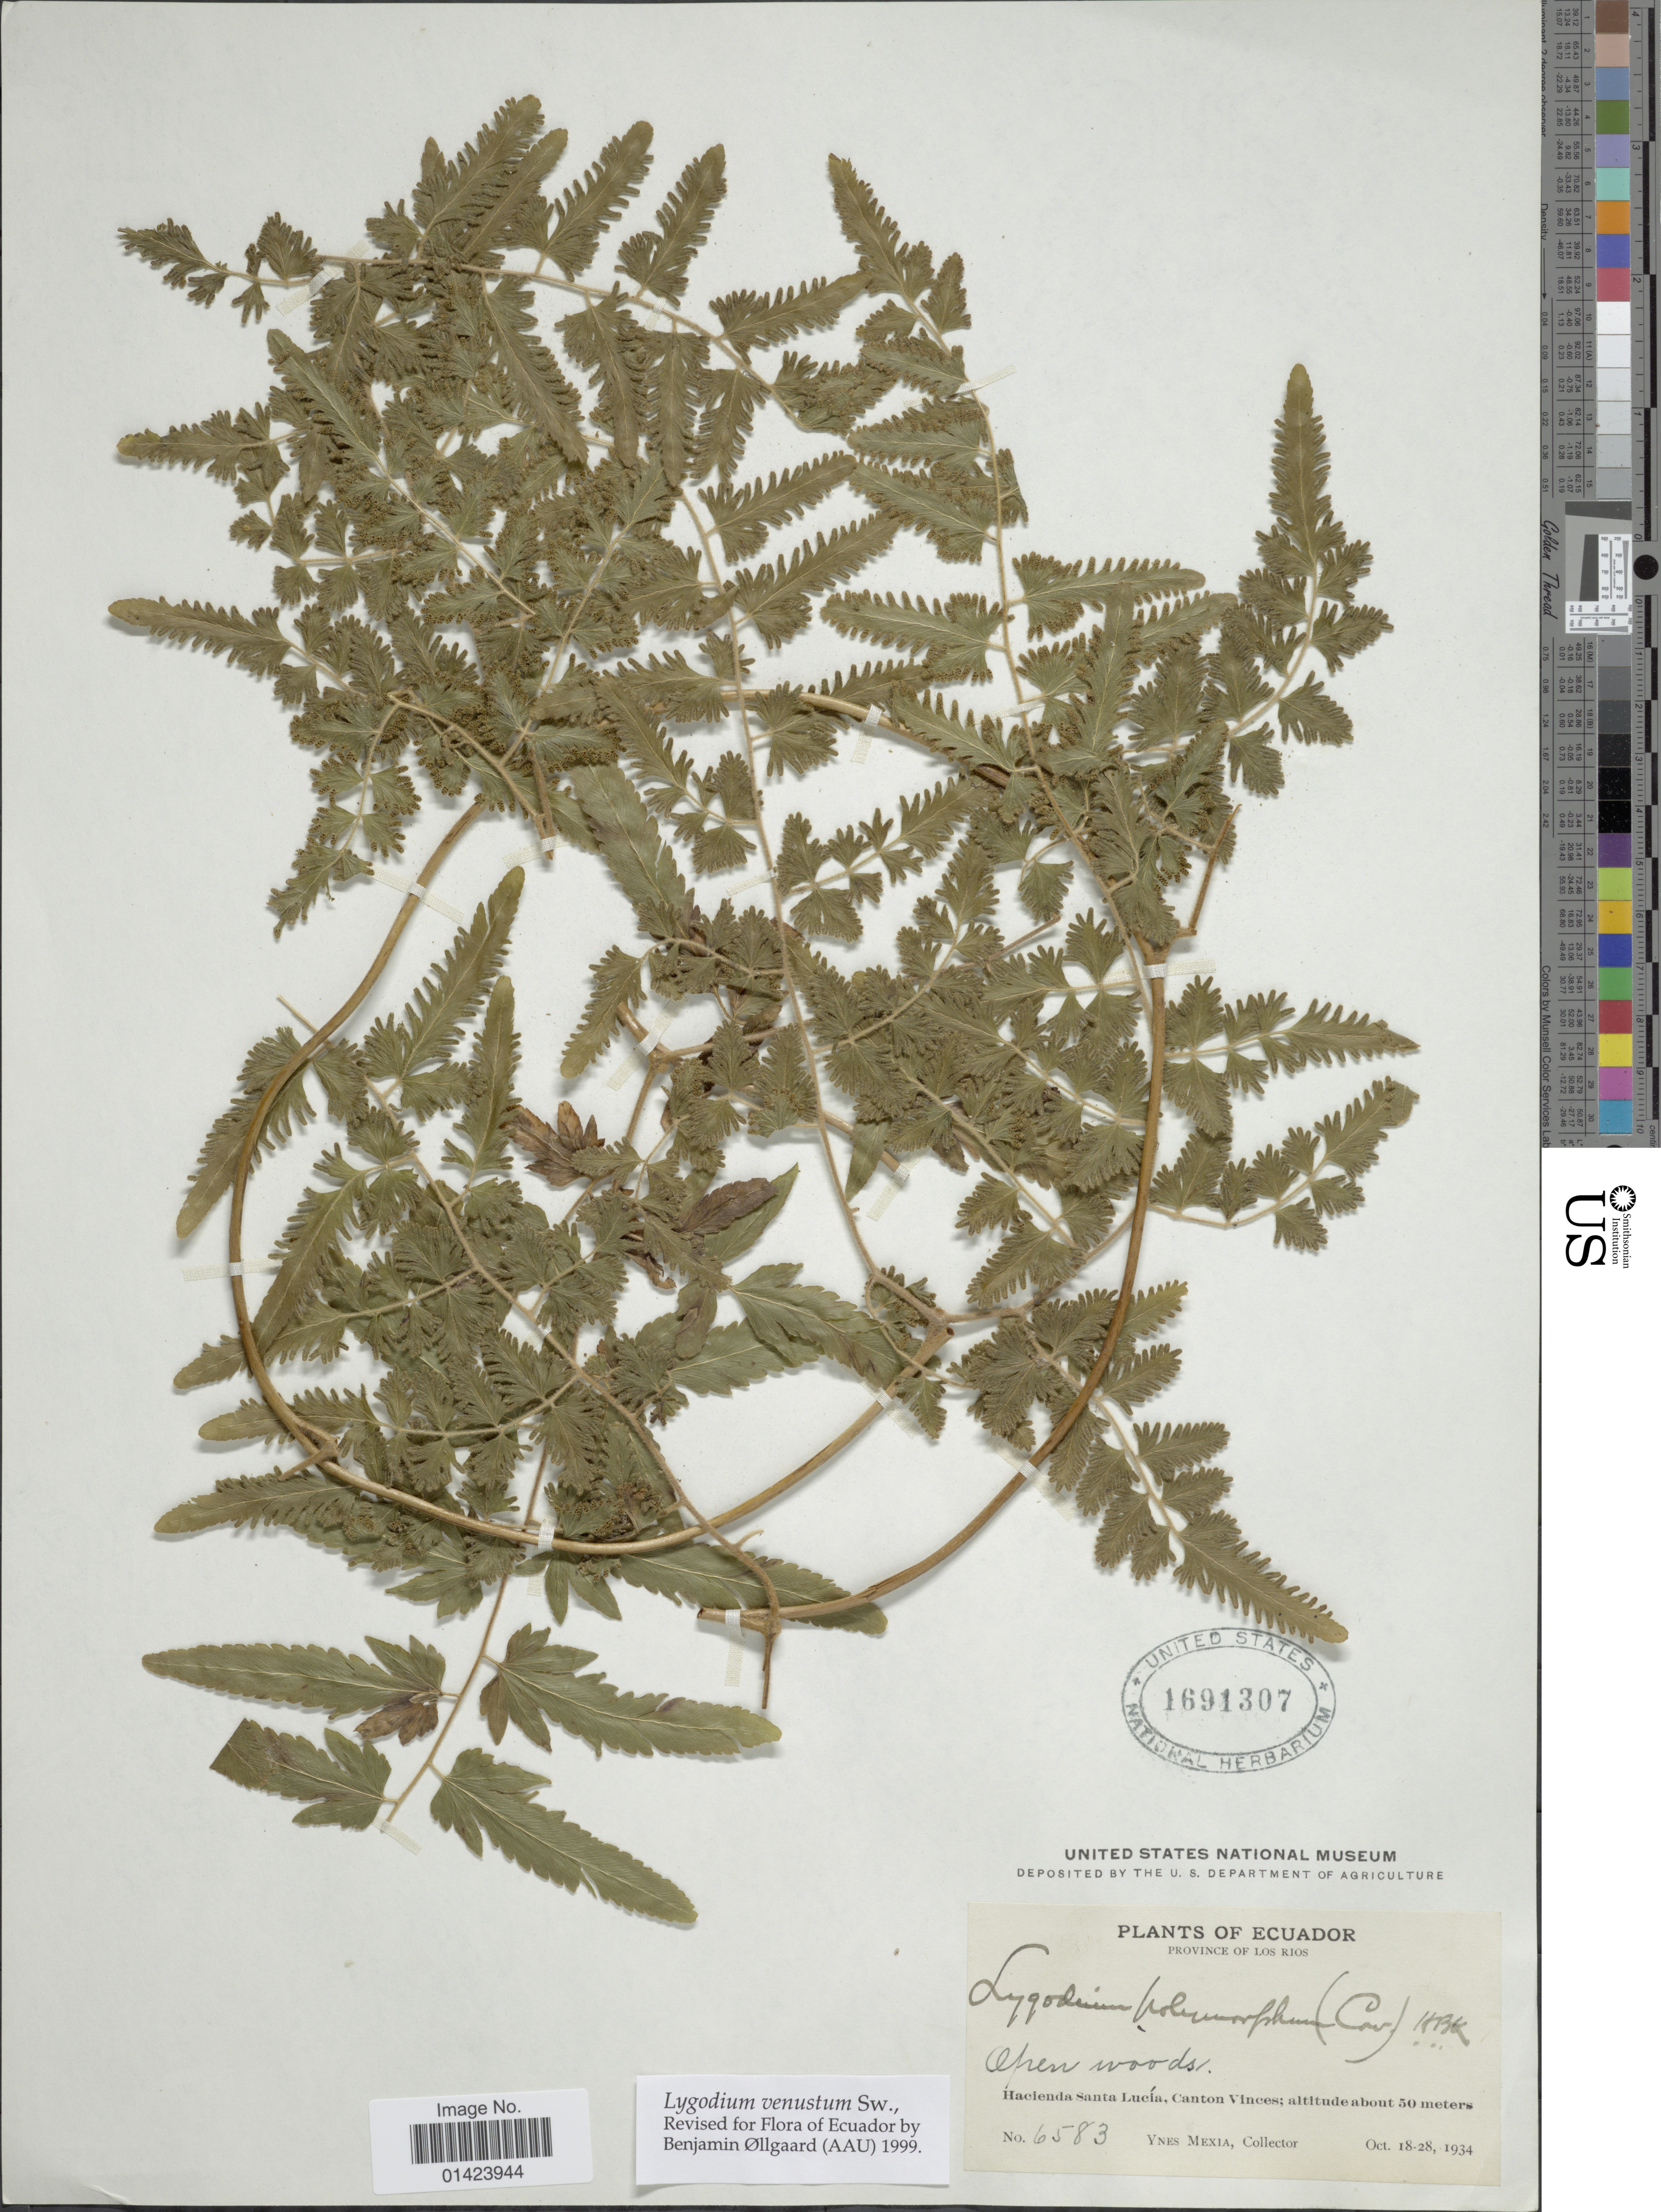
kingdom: Plantae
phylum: Tracheophyta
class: Polypodiopsida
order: Schizaeales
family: Lygodiaceae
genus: Lygodium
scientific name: Lygodium venustum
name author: Sw.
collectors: Y. Mexia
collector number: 6583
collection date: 1934-10-18/1934-10-28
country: Ecuador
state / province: Los Ríos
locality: Hacienda Santa Lucia, Canton Vinces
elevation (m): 50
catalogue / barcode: US 1691307